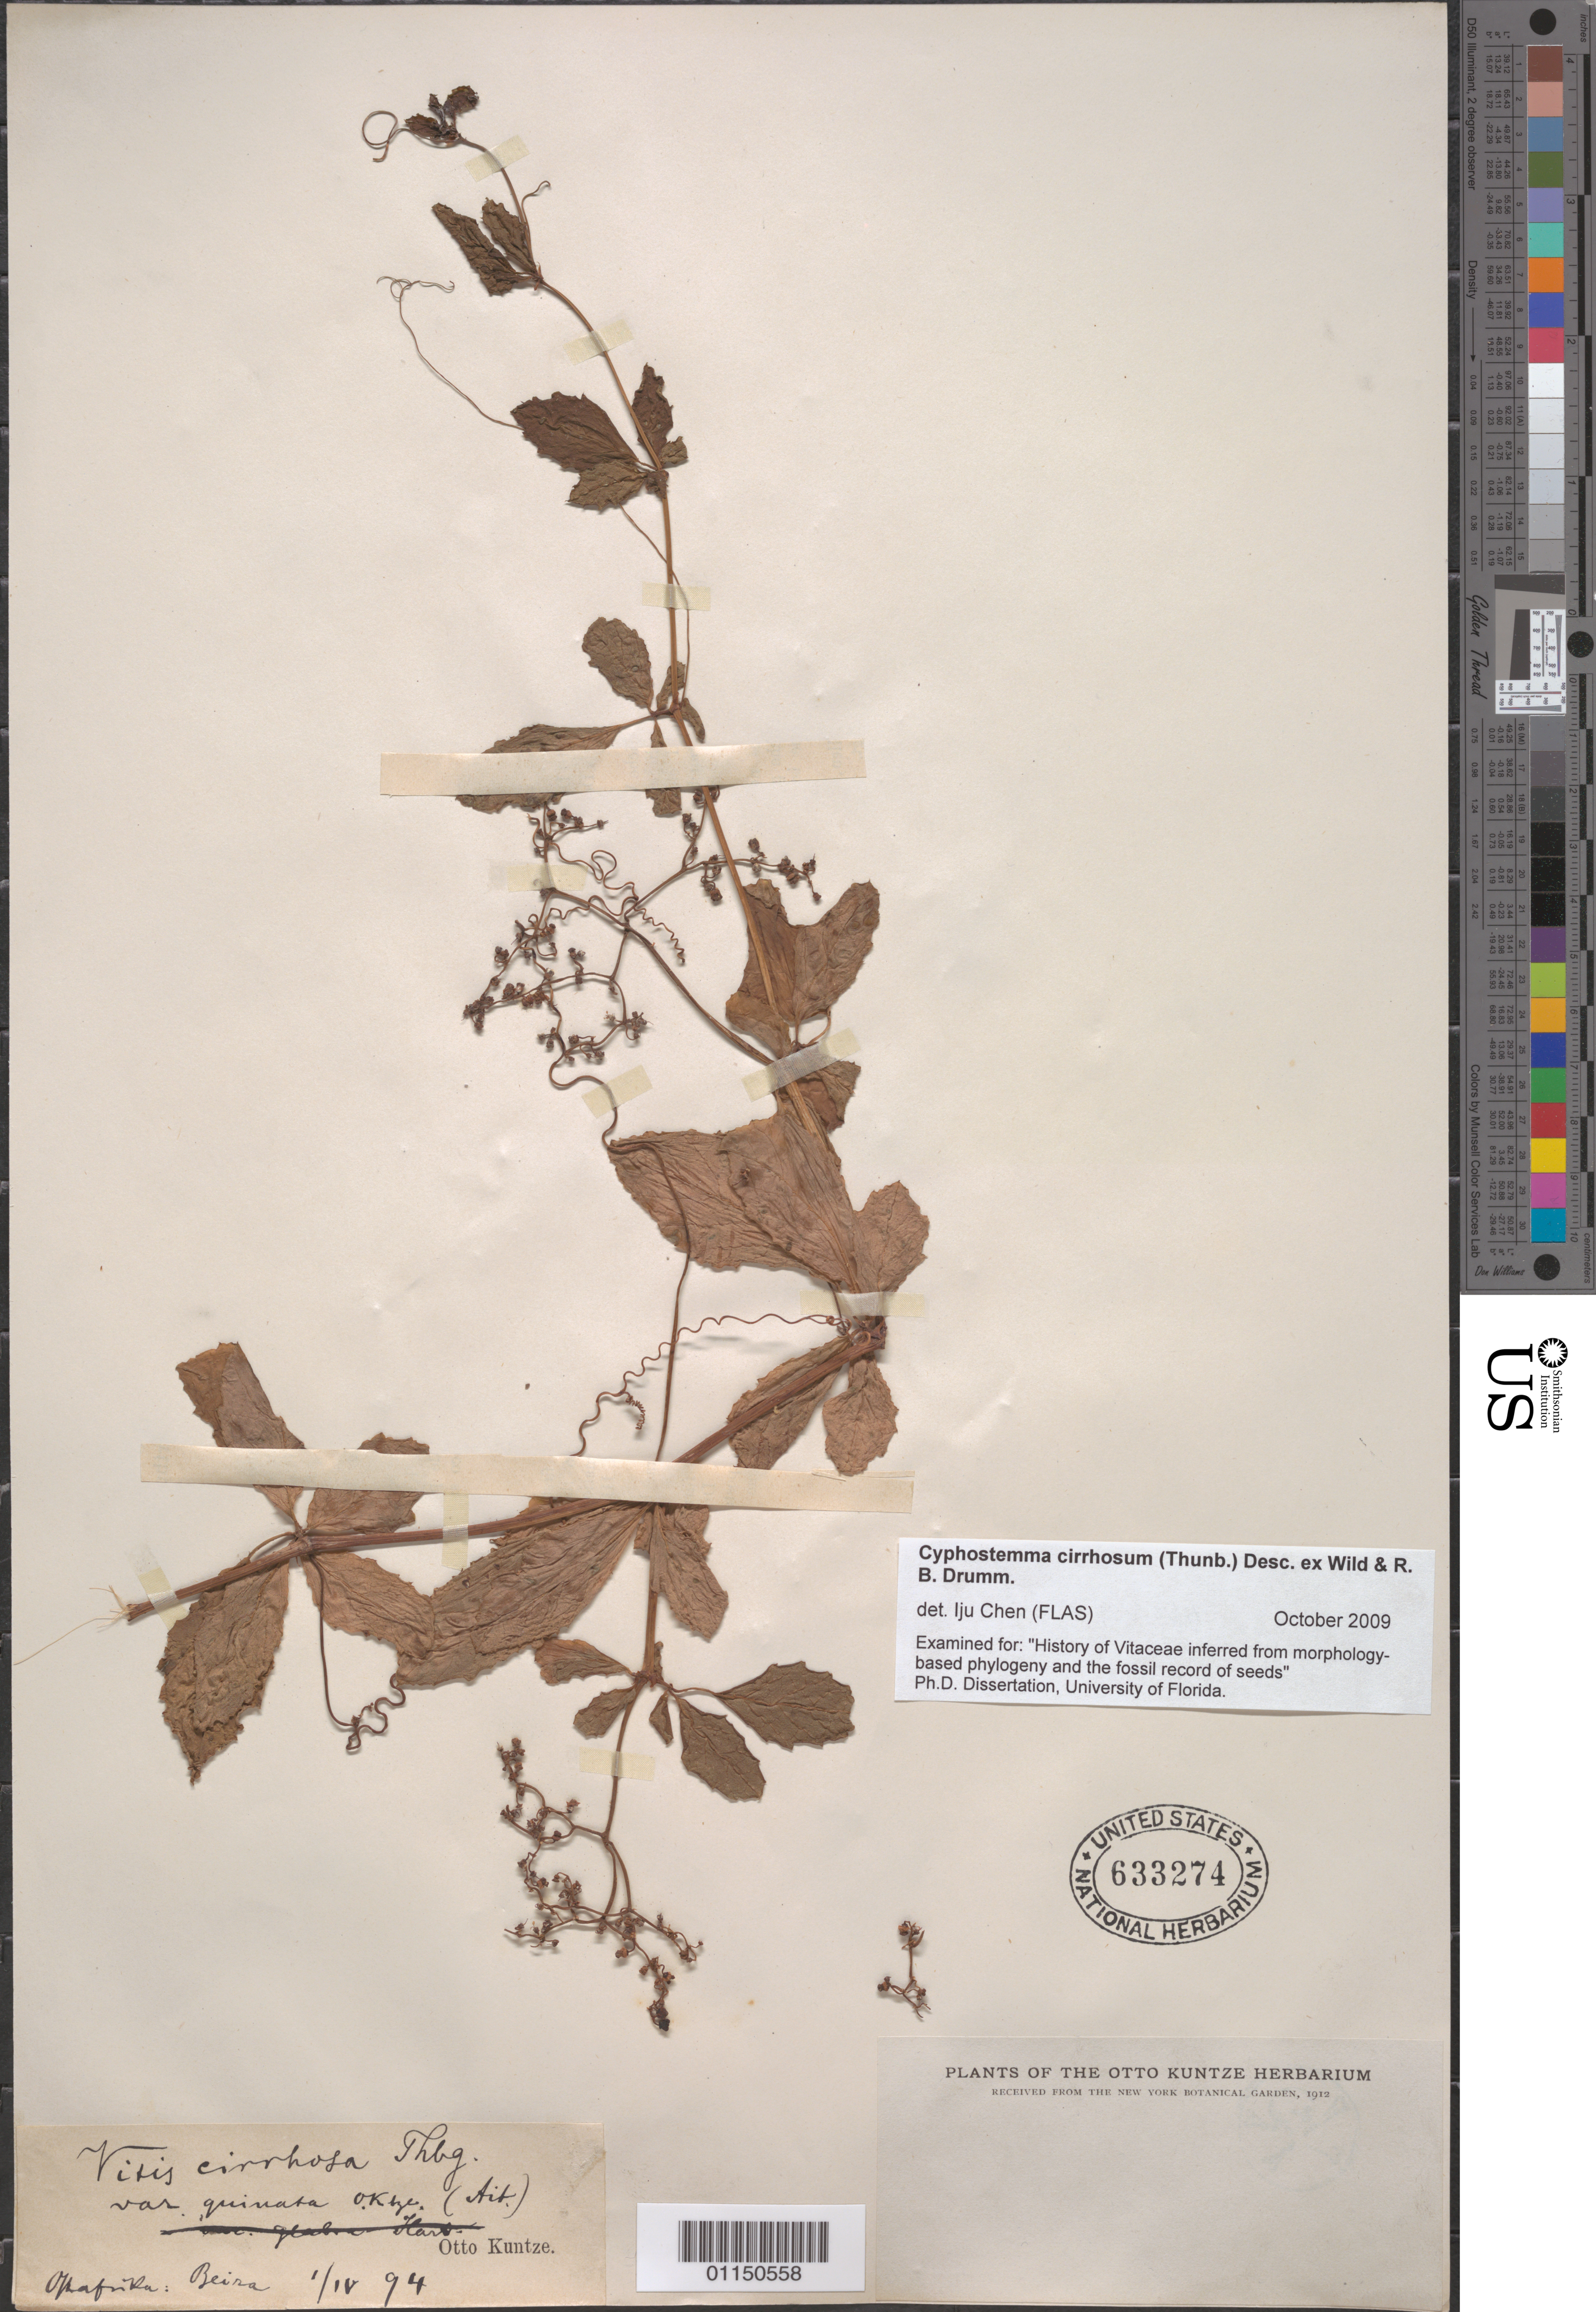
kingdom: Plantae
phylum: Tracheophyta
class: Magnoliopsida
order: Vitales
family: Vitaceae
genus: Cyphostemma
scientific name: Cyphostemma cirrhosum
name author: (Thunb.) Desc. ex Wild & R.B. Drumm.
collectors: C.E.O. Kuntze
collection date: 1894-04-01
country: Mozambique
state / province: Sofala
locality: Beira.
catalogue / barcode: US 633274